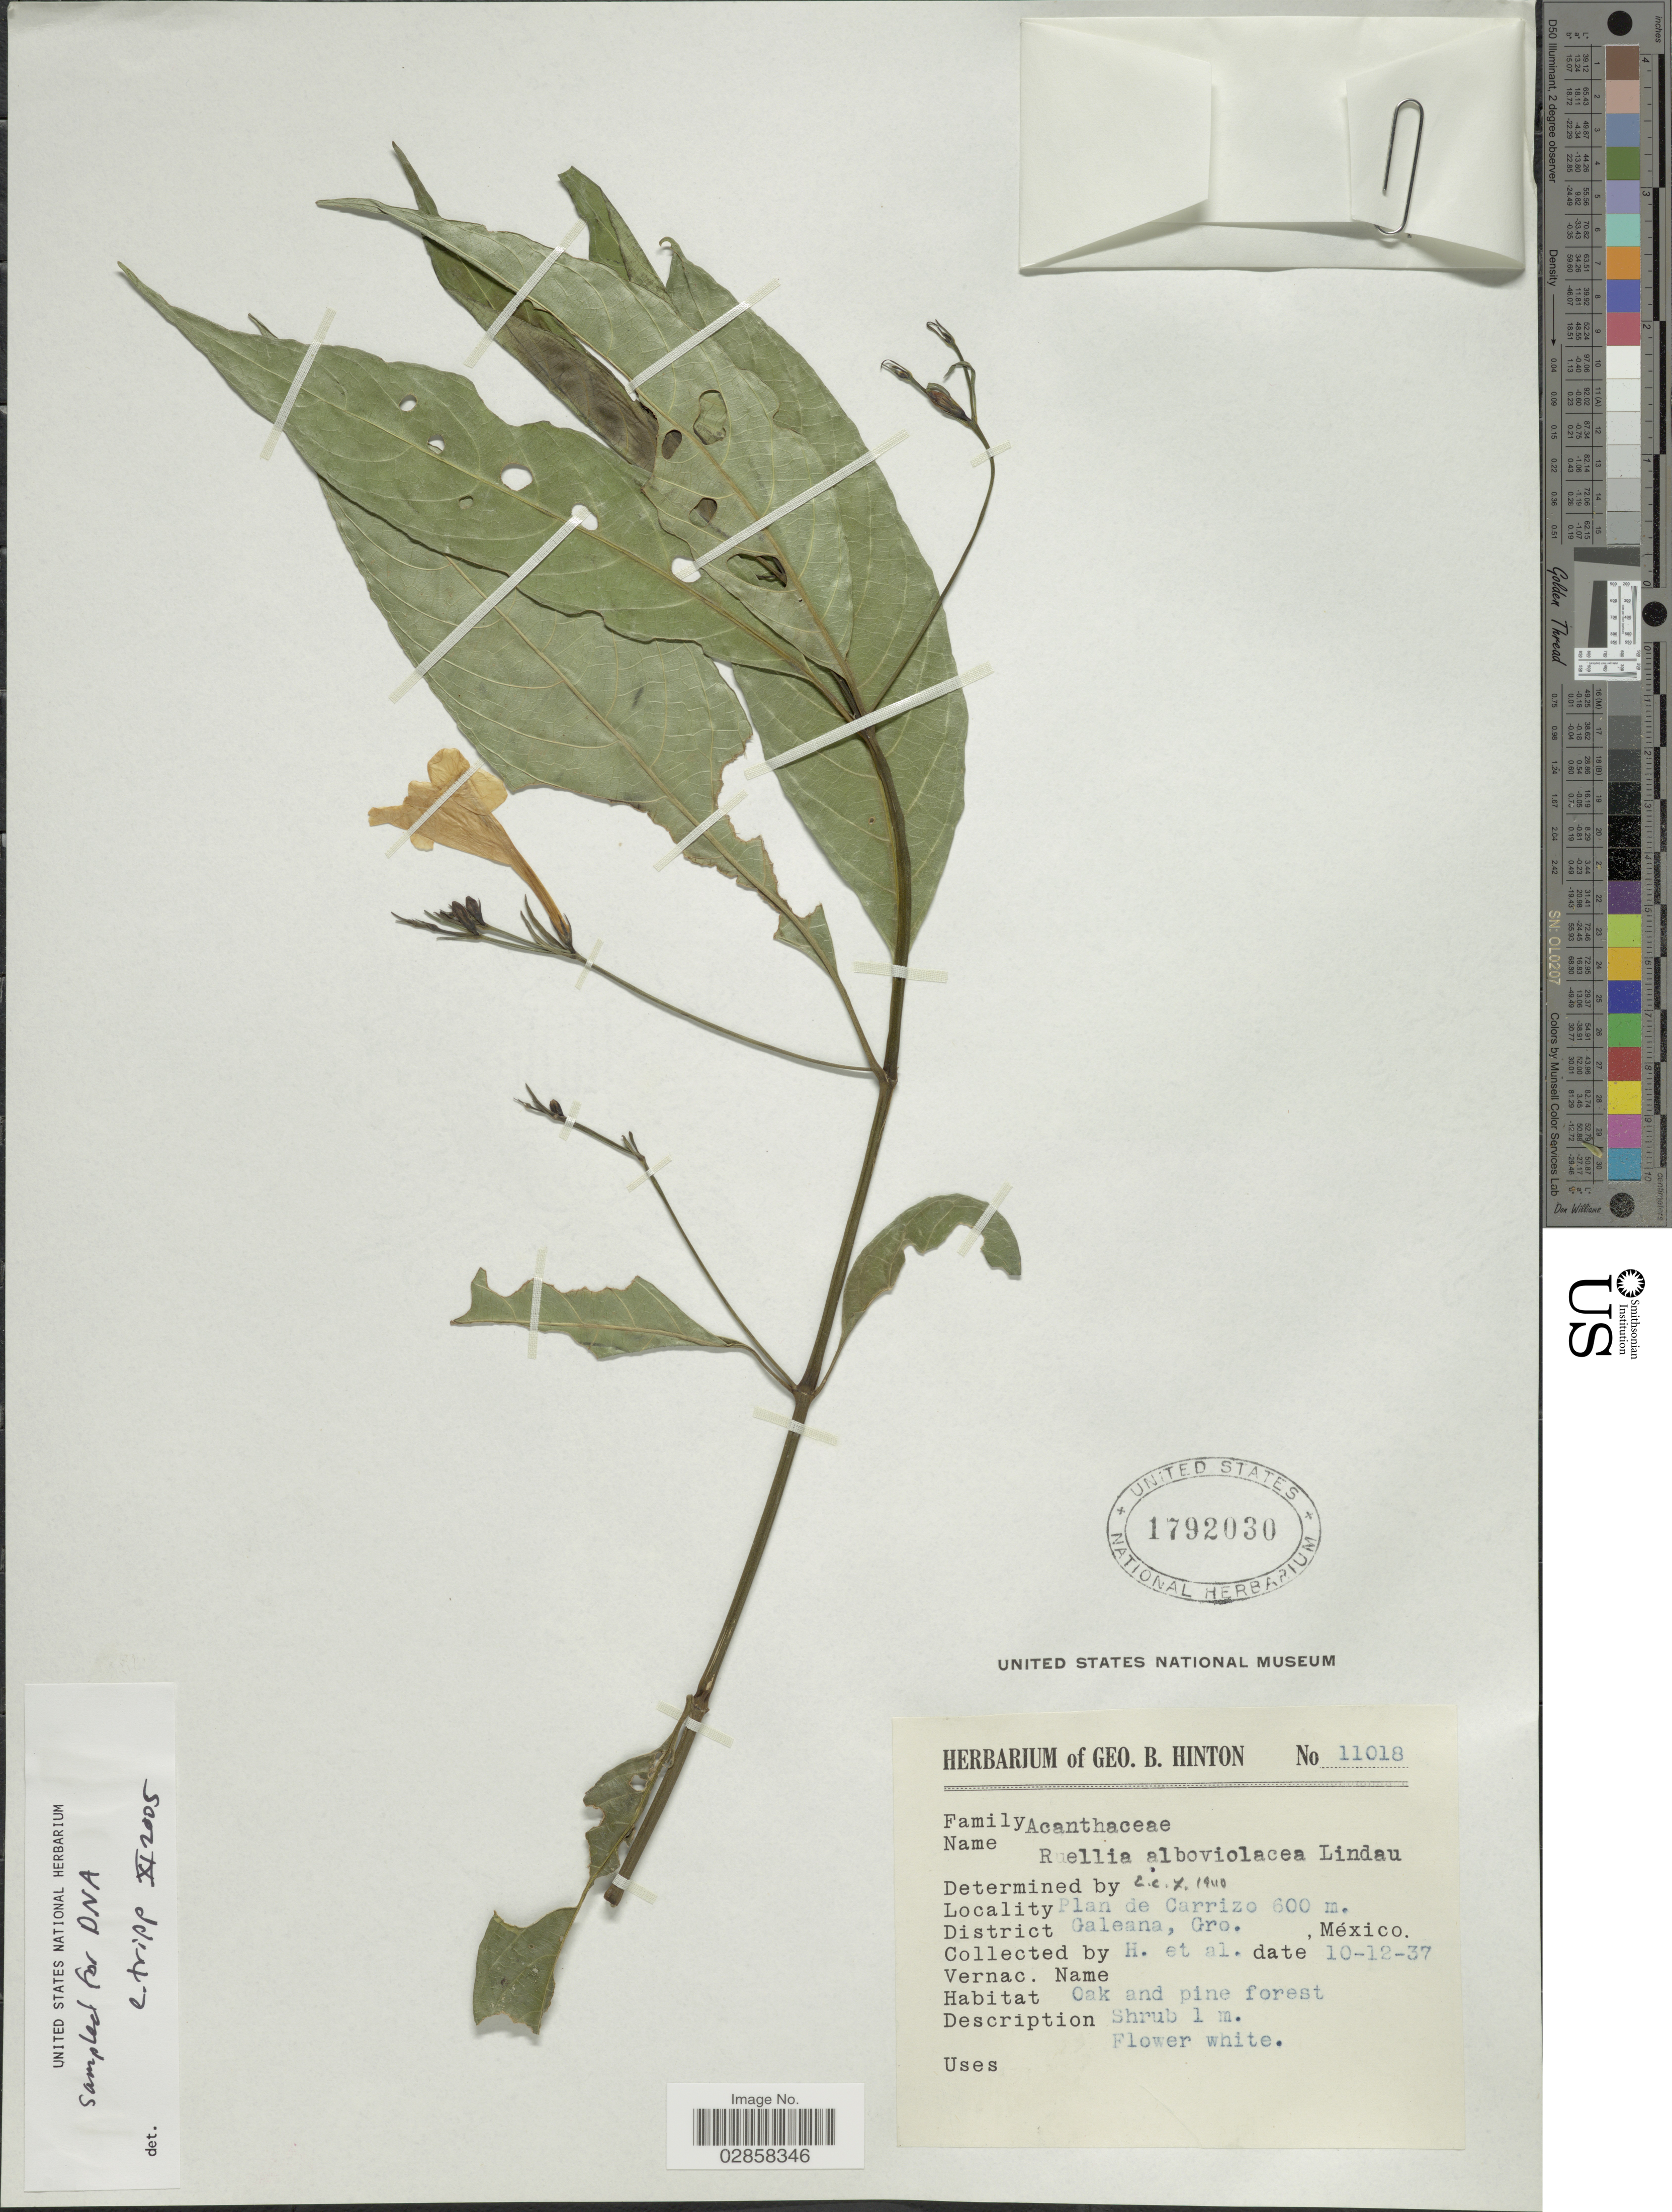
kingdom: Plantae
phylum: Tracheophyta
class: Magnoliopsida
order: Lamiales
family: Acanthaceae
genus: Ruellia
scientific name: Ruellia alboviolacea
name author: Lindau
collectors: G. B. Hinton & et al.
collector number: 11018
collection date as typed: Transcribed d/m/y: 10/12/37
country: Mexico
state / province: Guerrero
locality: Plan de Carrizo. District Galeana.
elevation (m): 600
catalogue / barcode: US 1792030